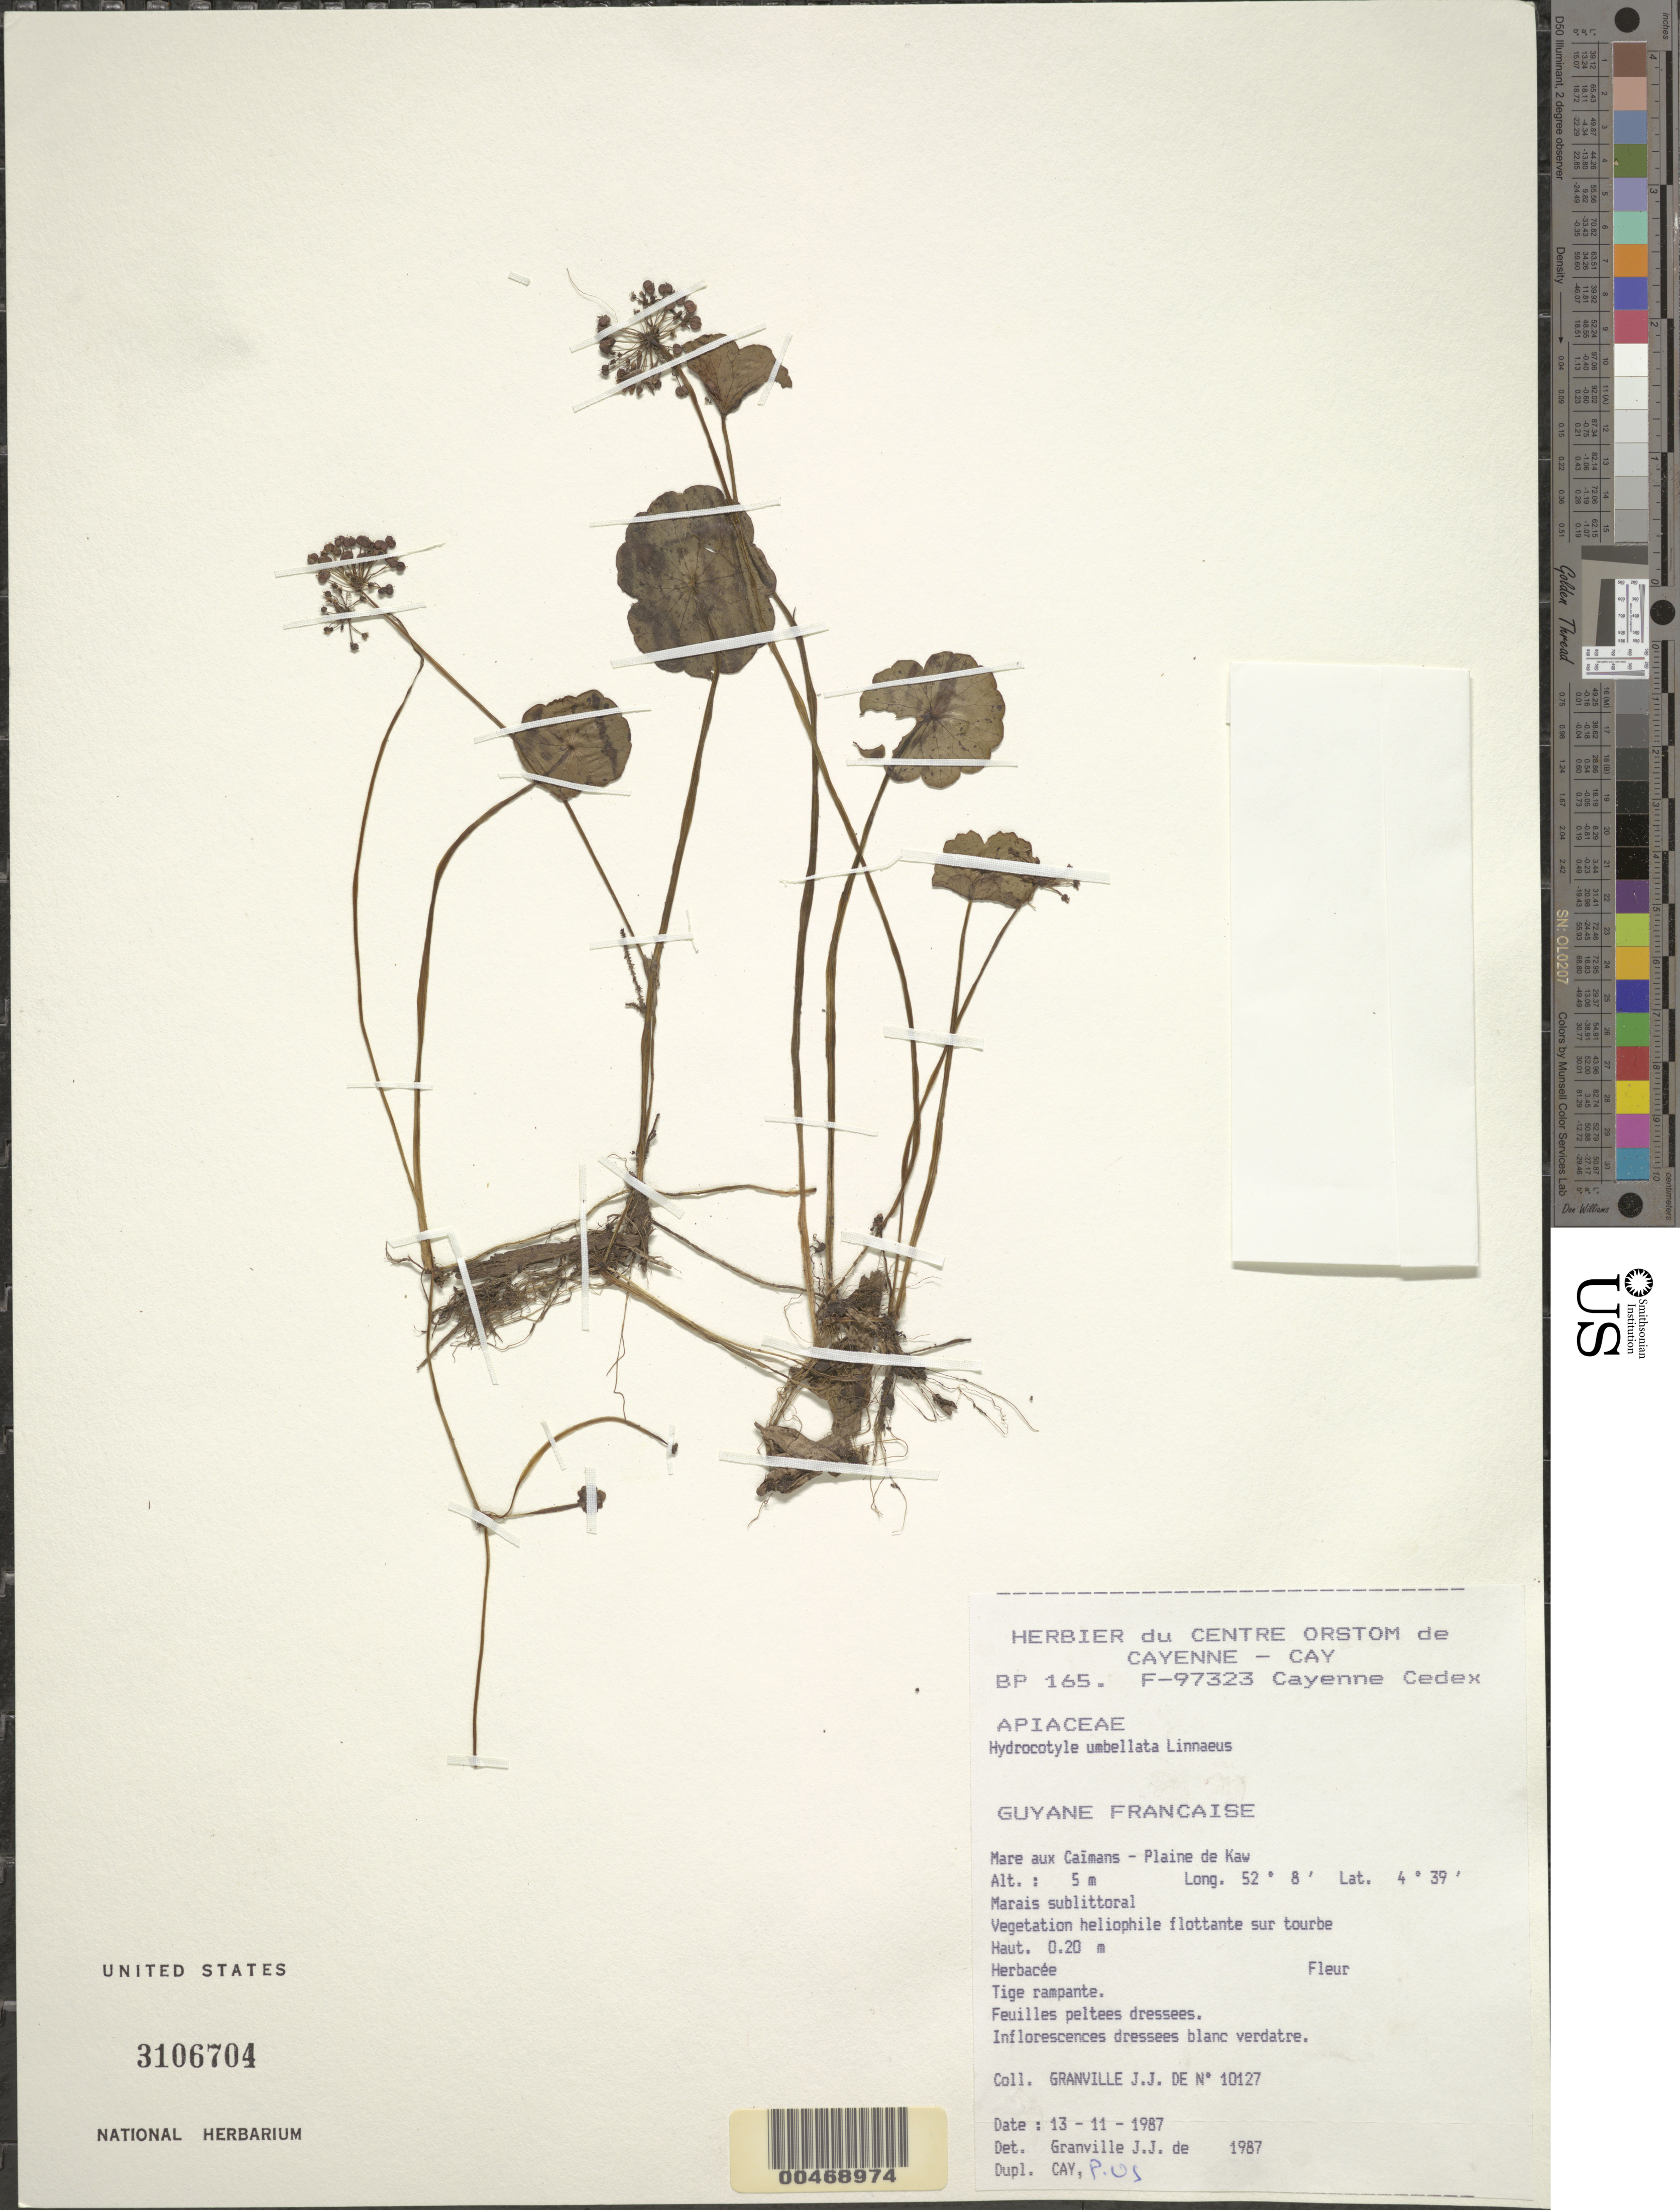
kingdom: Plantae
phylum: Tracheophyta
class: Magnoliopsida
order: Apiales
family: Araliaceae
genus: Hydrocotyle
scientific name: Hydrocotyle umbellata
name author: L.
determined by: Granville, J. J. de, (CAY), Institut de Recherche pour le Developpement (IRD) (FRENCH GUIANA)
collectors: J.-J. de Granville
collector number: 10127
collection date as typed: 13-Nov-87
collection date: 1987-11-13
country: French Guiana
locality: Mare aux Caïmans, Plaine de Kaw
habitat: Marais sublittoral.vegetation heliophile flottante sur tourbe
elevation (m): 5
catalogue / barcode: US 3106704